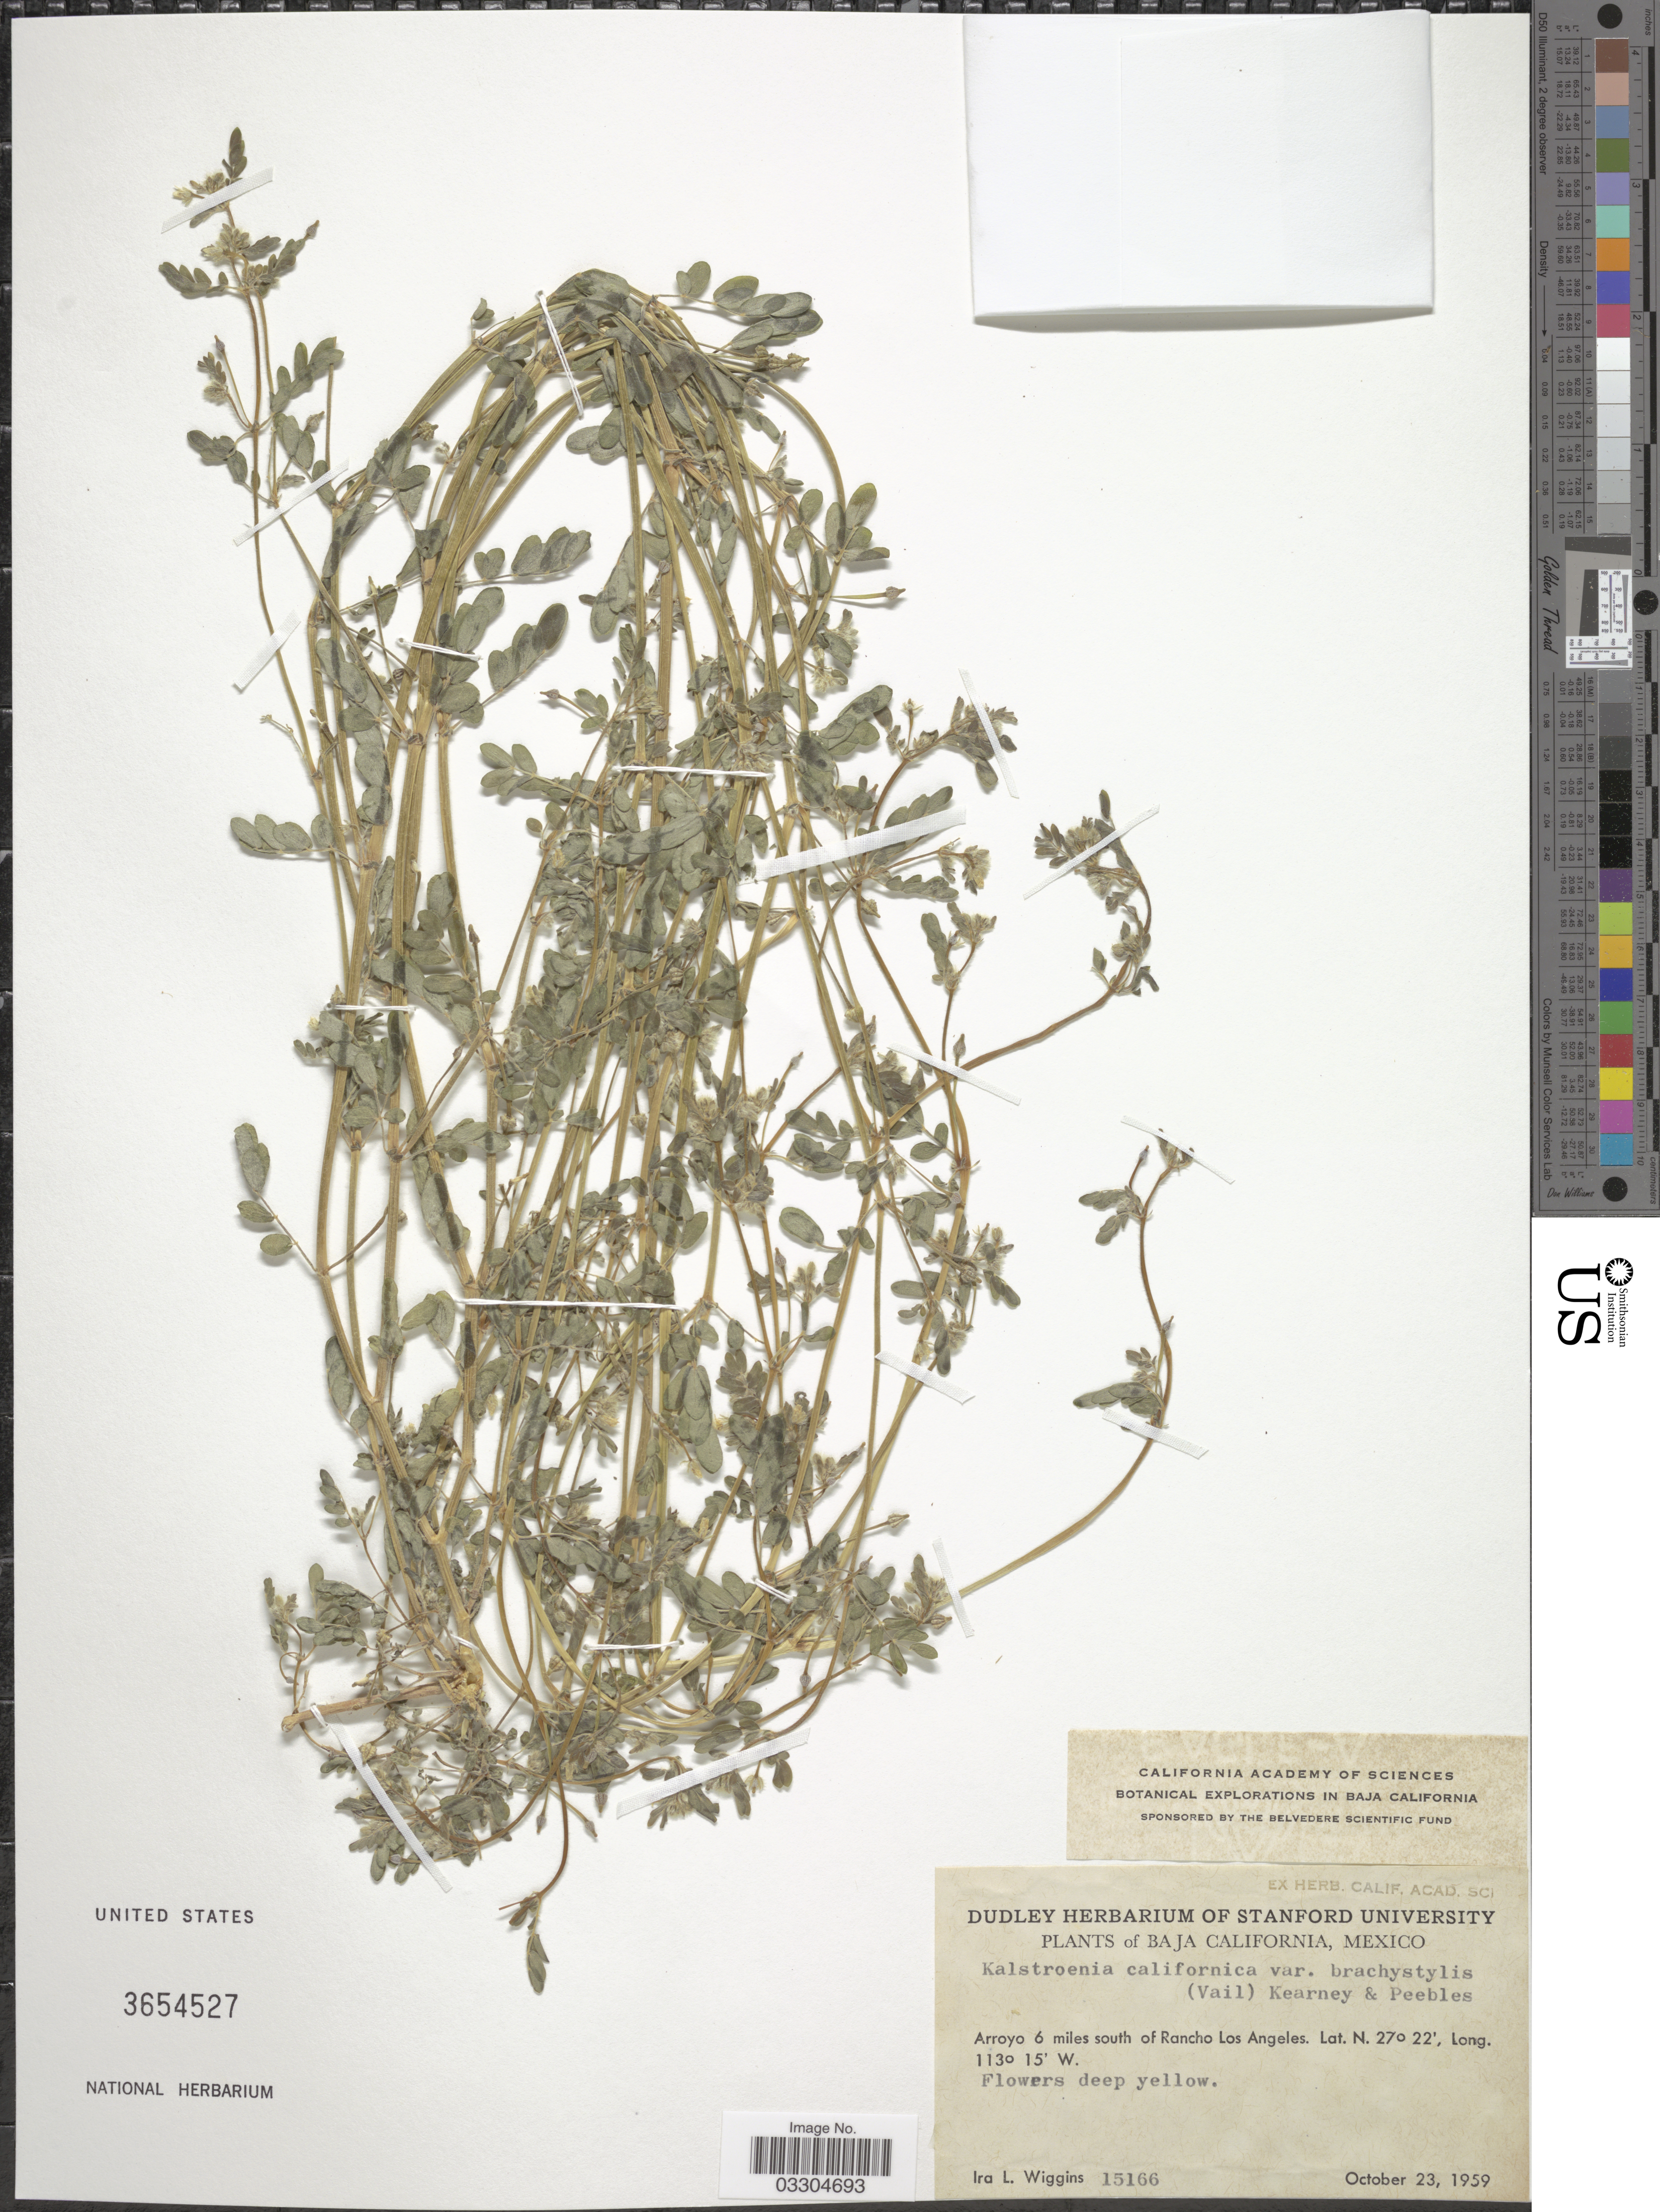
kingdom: Plantae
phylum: Tracheophyta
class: Magnoliopsida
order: Zygophyllales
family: Zygophyllaceae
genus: Kallstroemia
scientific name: Kallstroemia californica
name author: (S. Watson) Vail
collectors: I. L. Wiggins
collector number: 15166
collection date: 1959-10-23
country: Mexico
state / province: Baja California Sur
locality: Arroyo 6 miles south of Rancho Los Angeles.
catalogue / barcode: US 3654527